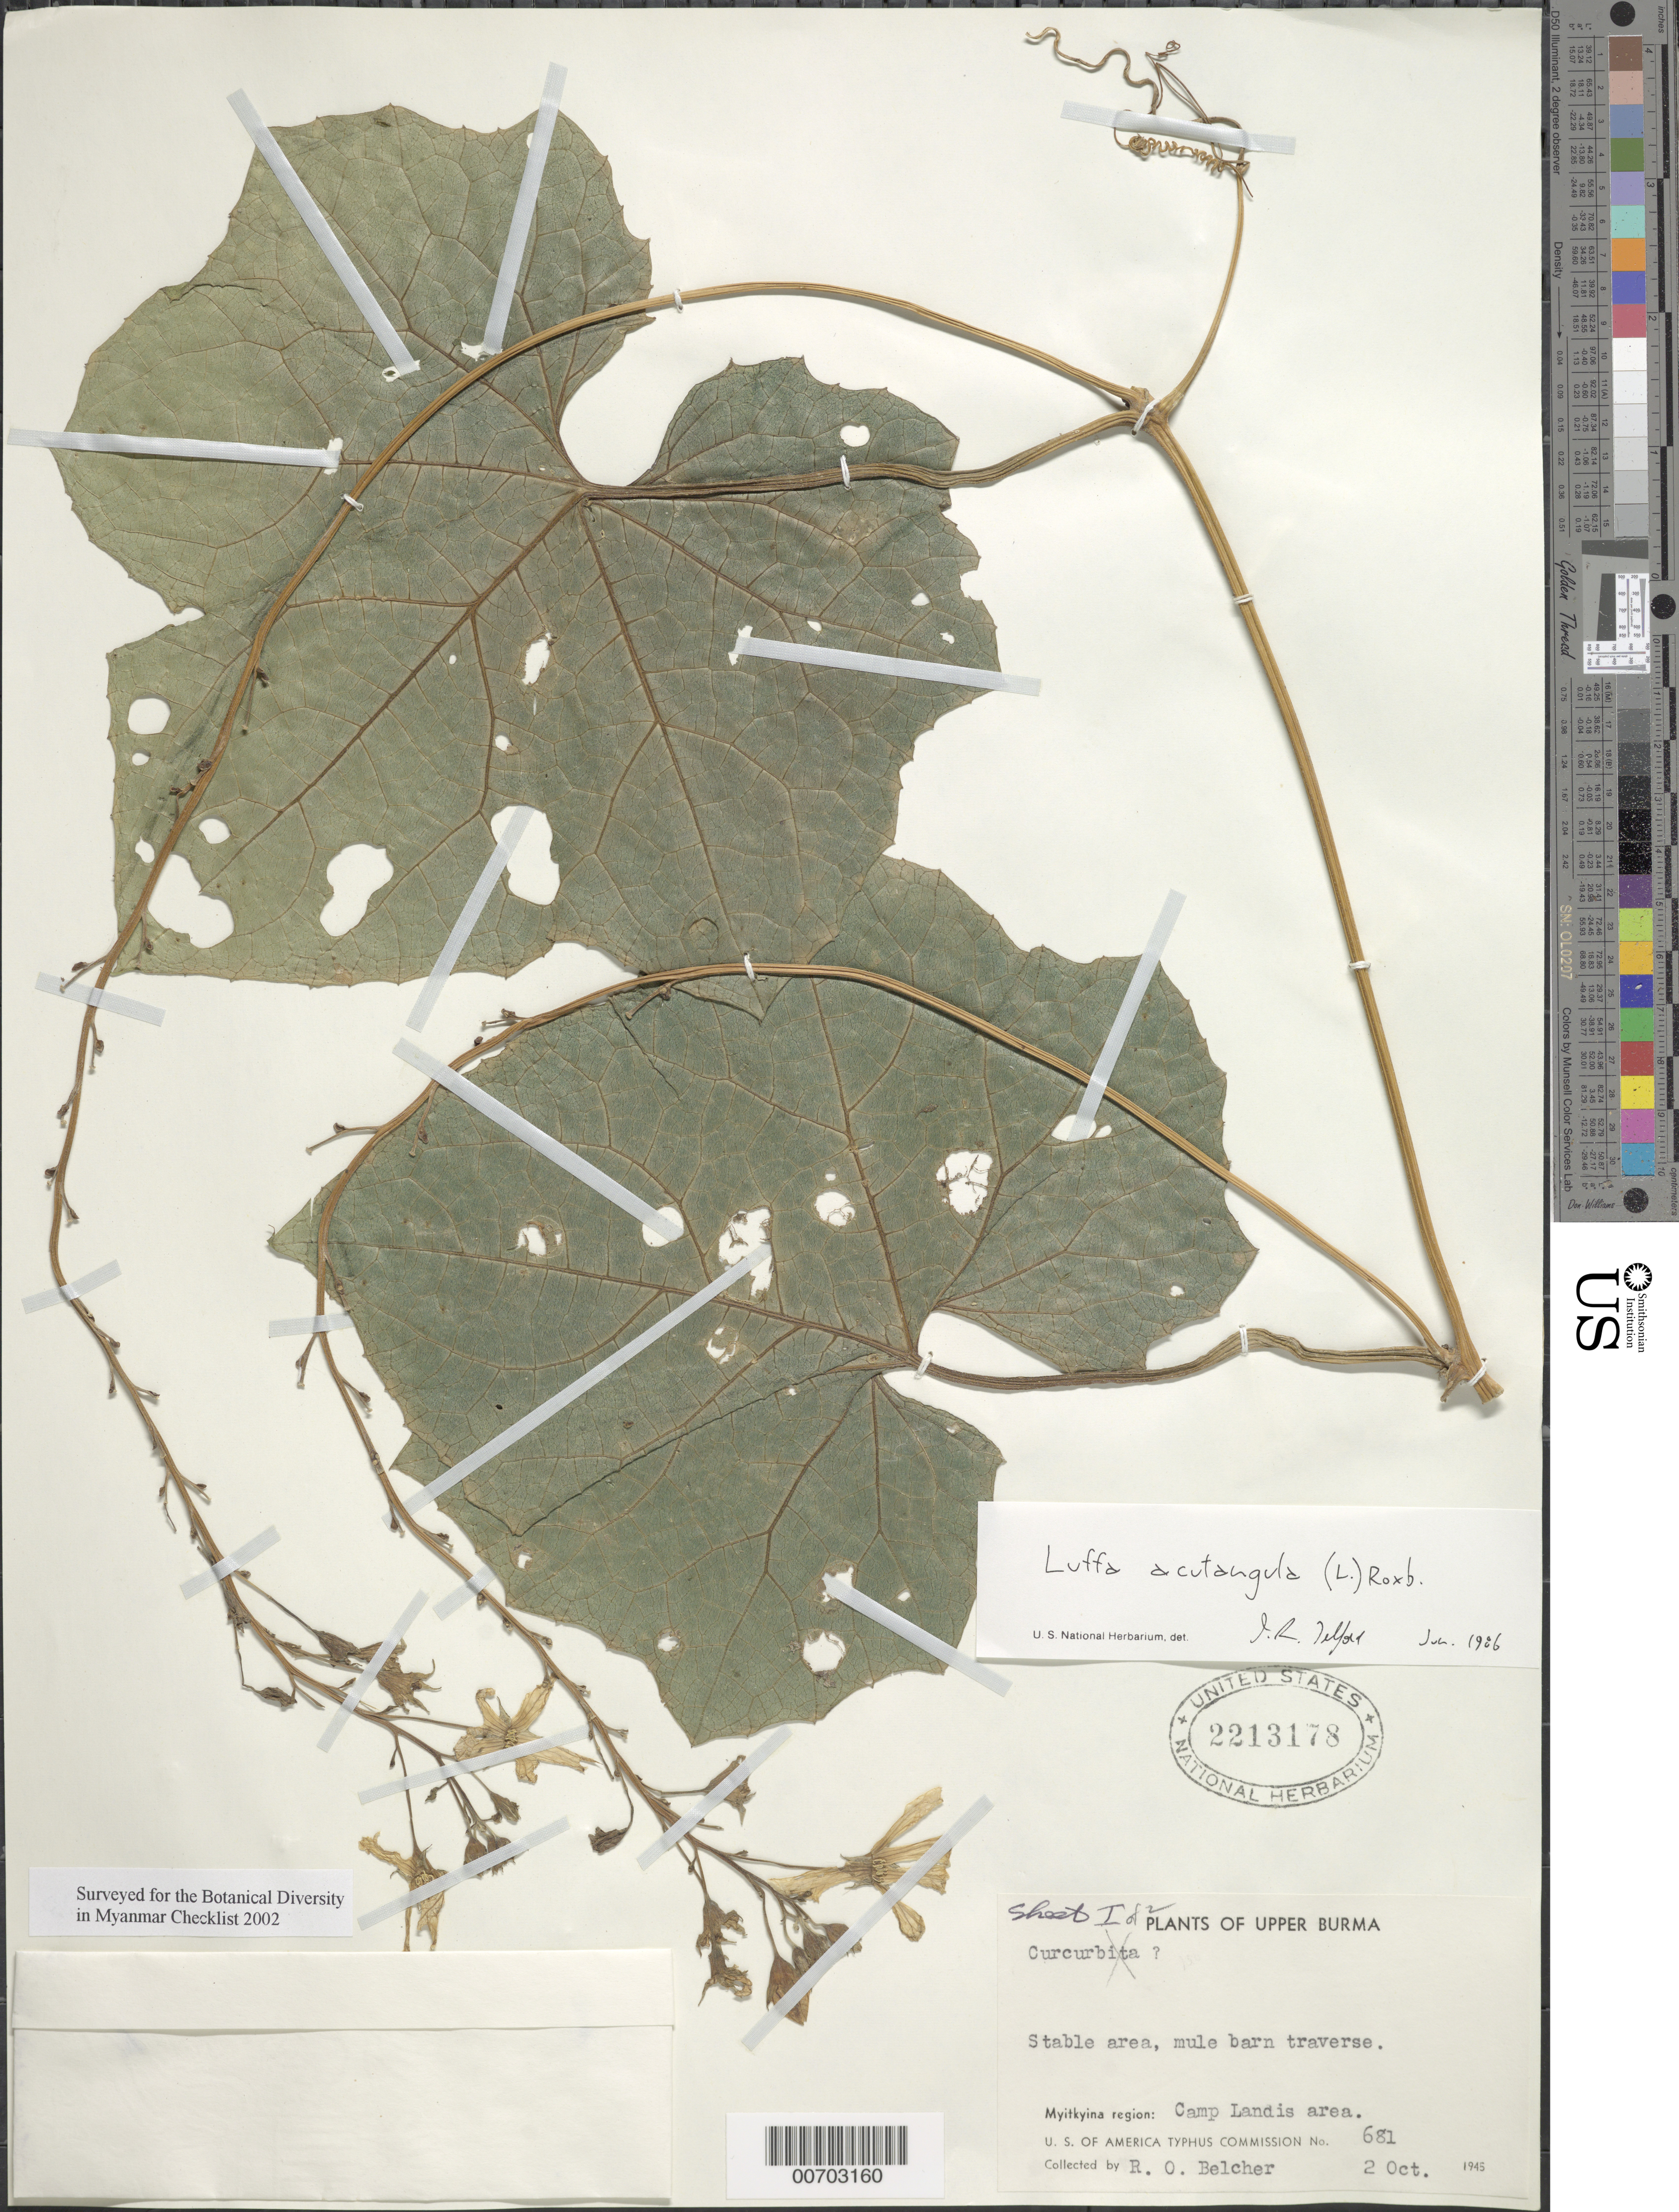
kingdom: Plantae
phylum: Tracheophyta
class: Magnoliopsida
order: Cucurbitales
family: Cucurbitaceae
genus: Luffa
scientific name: Luffa acutangula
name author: (L.) Roxb.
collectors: R. Belcher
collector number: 681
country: Myanmar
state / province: Kachin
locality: Myitkyina, Camp Landis area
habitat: Stable area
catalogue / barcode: US 2213178